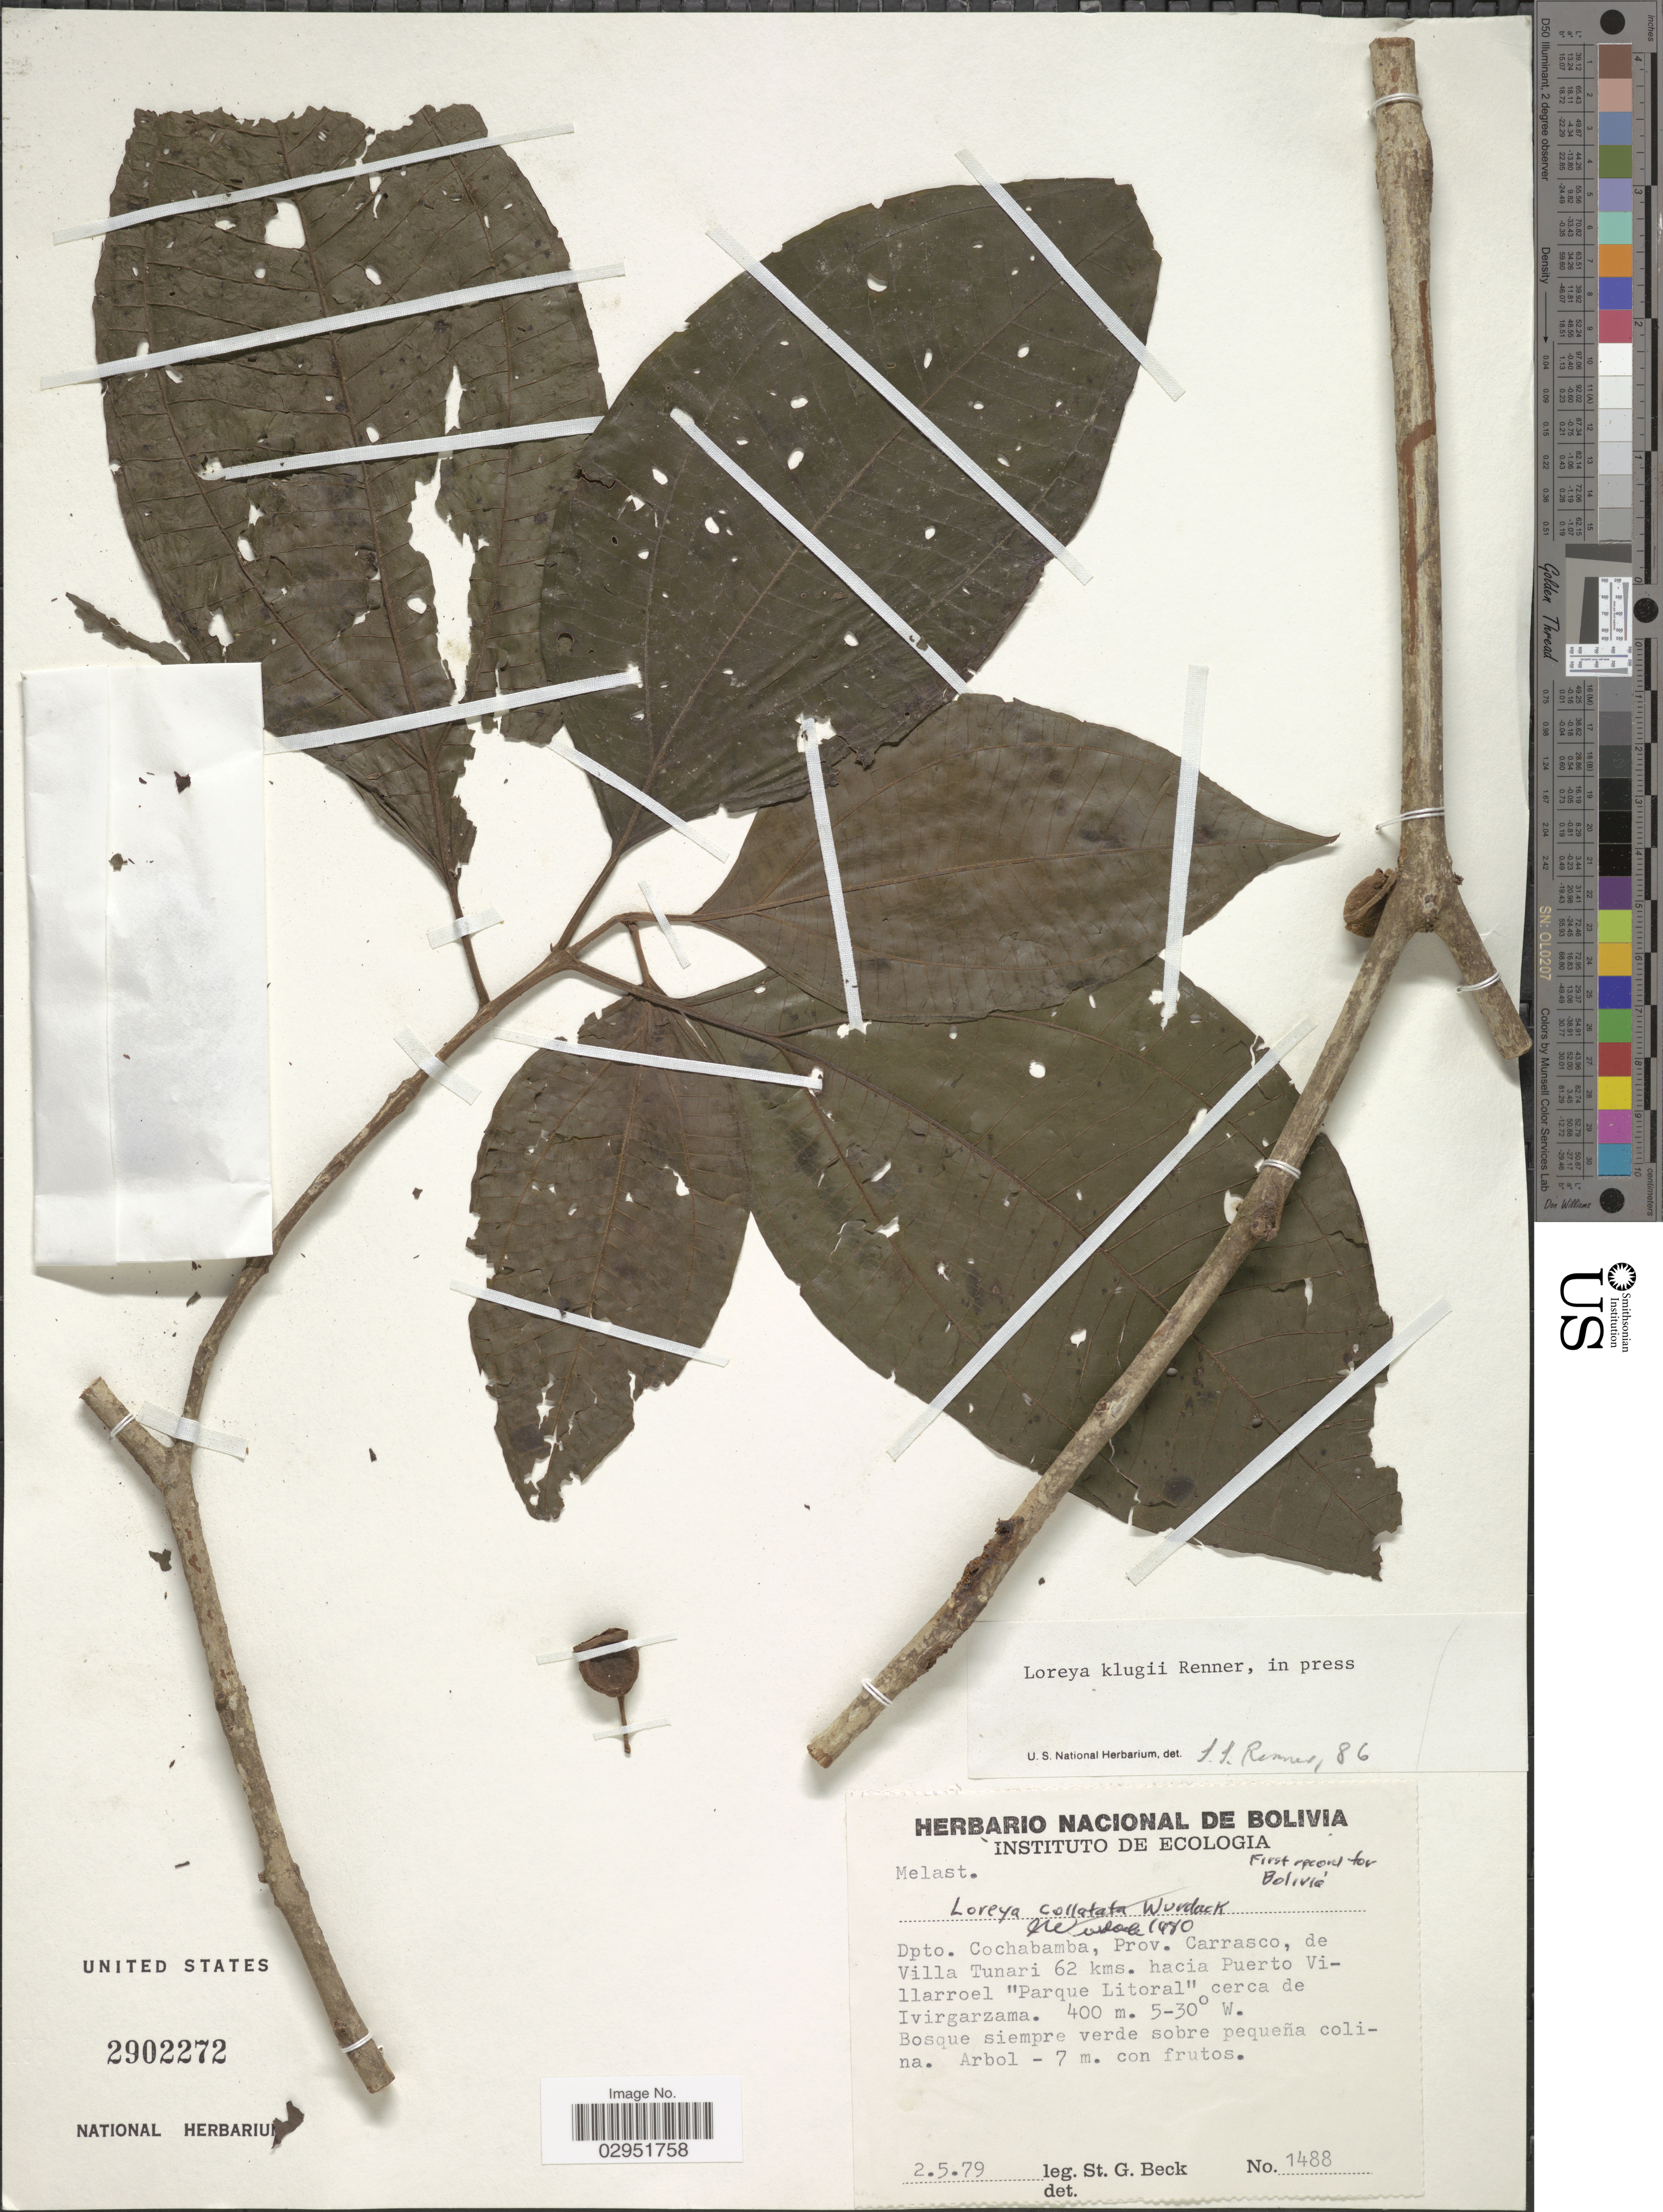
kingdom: Plantae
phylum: Tracheophyta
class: Magnoliopsida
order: Myrtales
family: Melastomataceae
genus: Bellucia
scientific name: Bellucia klugii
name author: (S.S. Renner) Penneys et al.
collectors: S. Beck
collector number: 1488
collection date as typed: Transcribed d/m/y: 2/5/79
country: Bolivia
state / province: Cochabamba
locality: Dpto. Cochabamba, Prov. Carrasco, de Villa Tunari 62 kms. hacia Puerto Villarroel "Parque Litoral" cerca de Ivirgarzama.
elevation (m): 400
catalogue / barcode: US 2902272